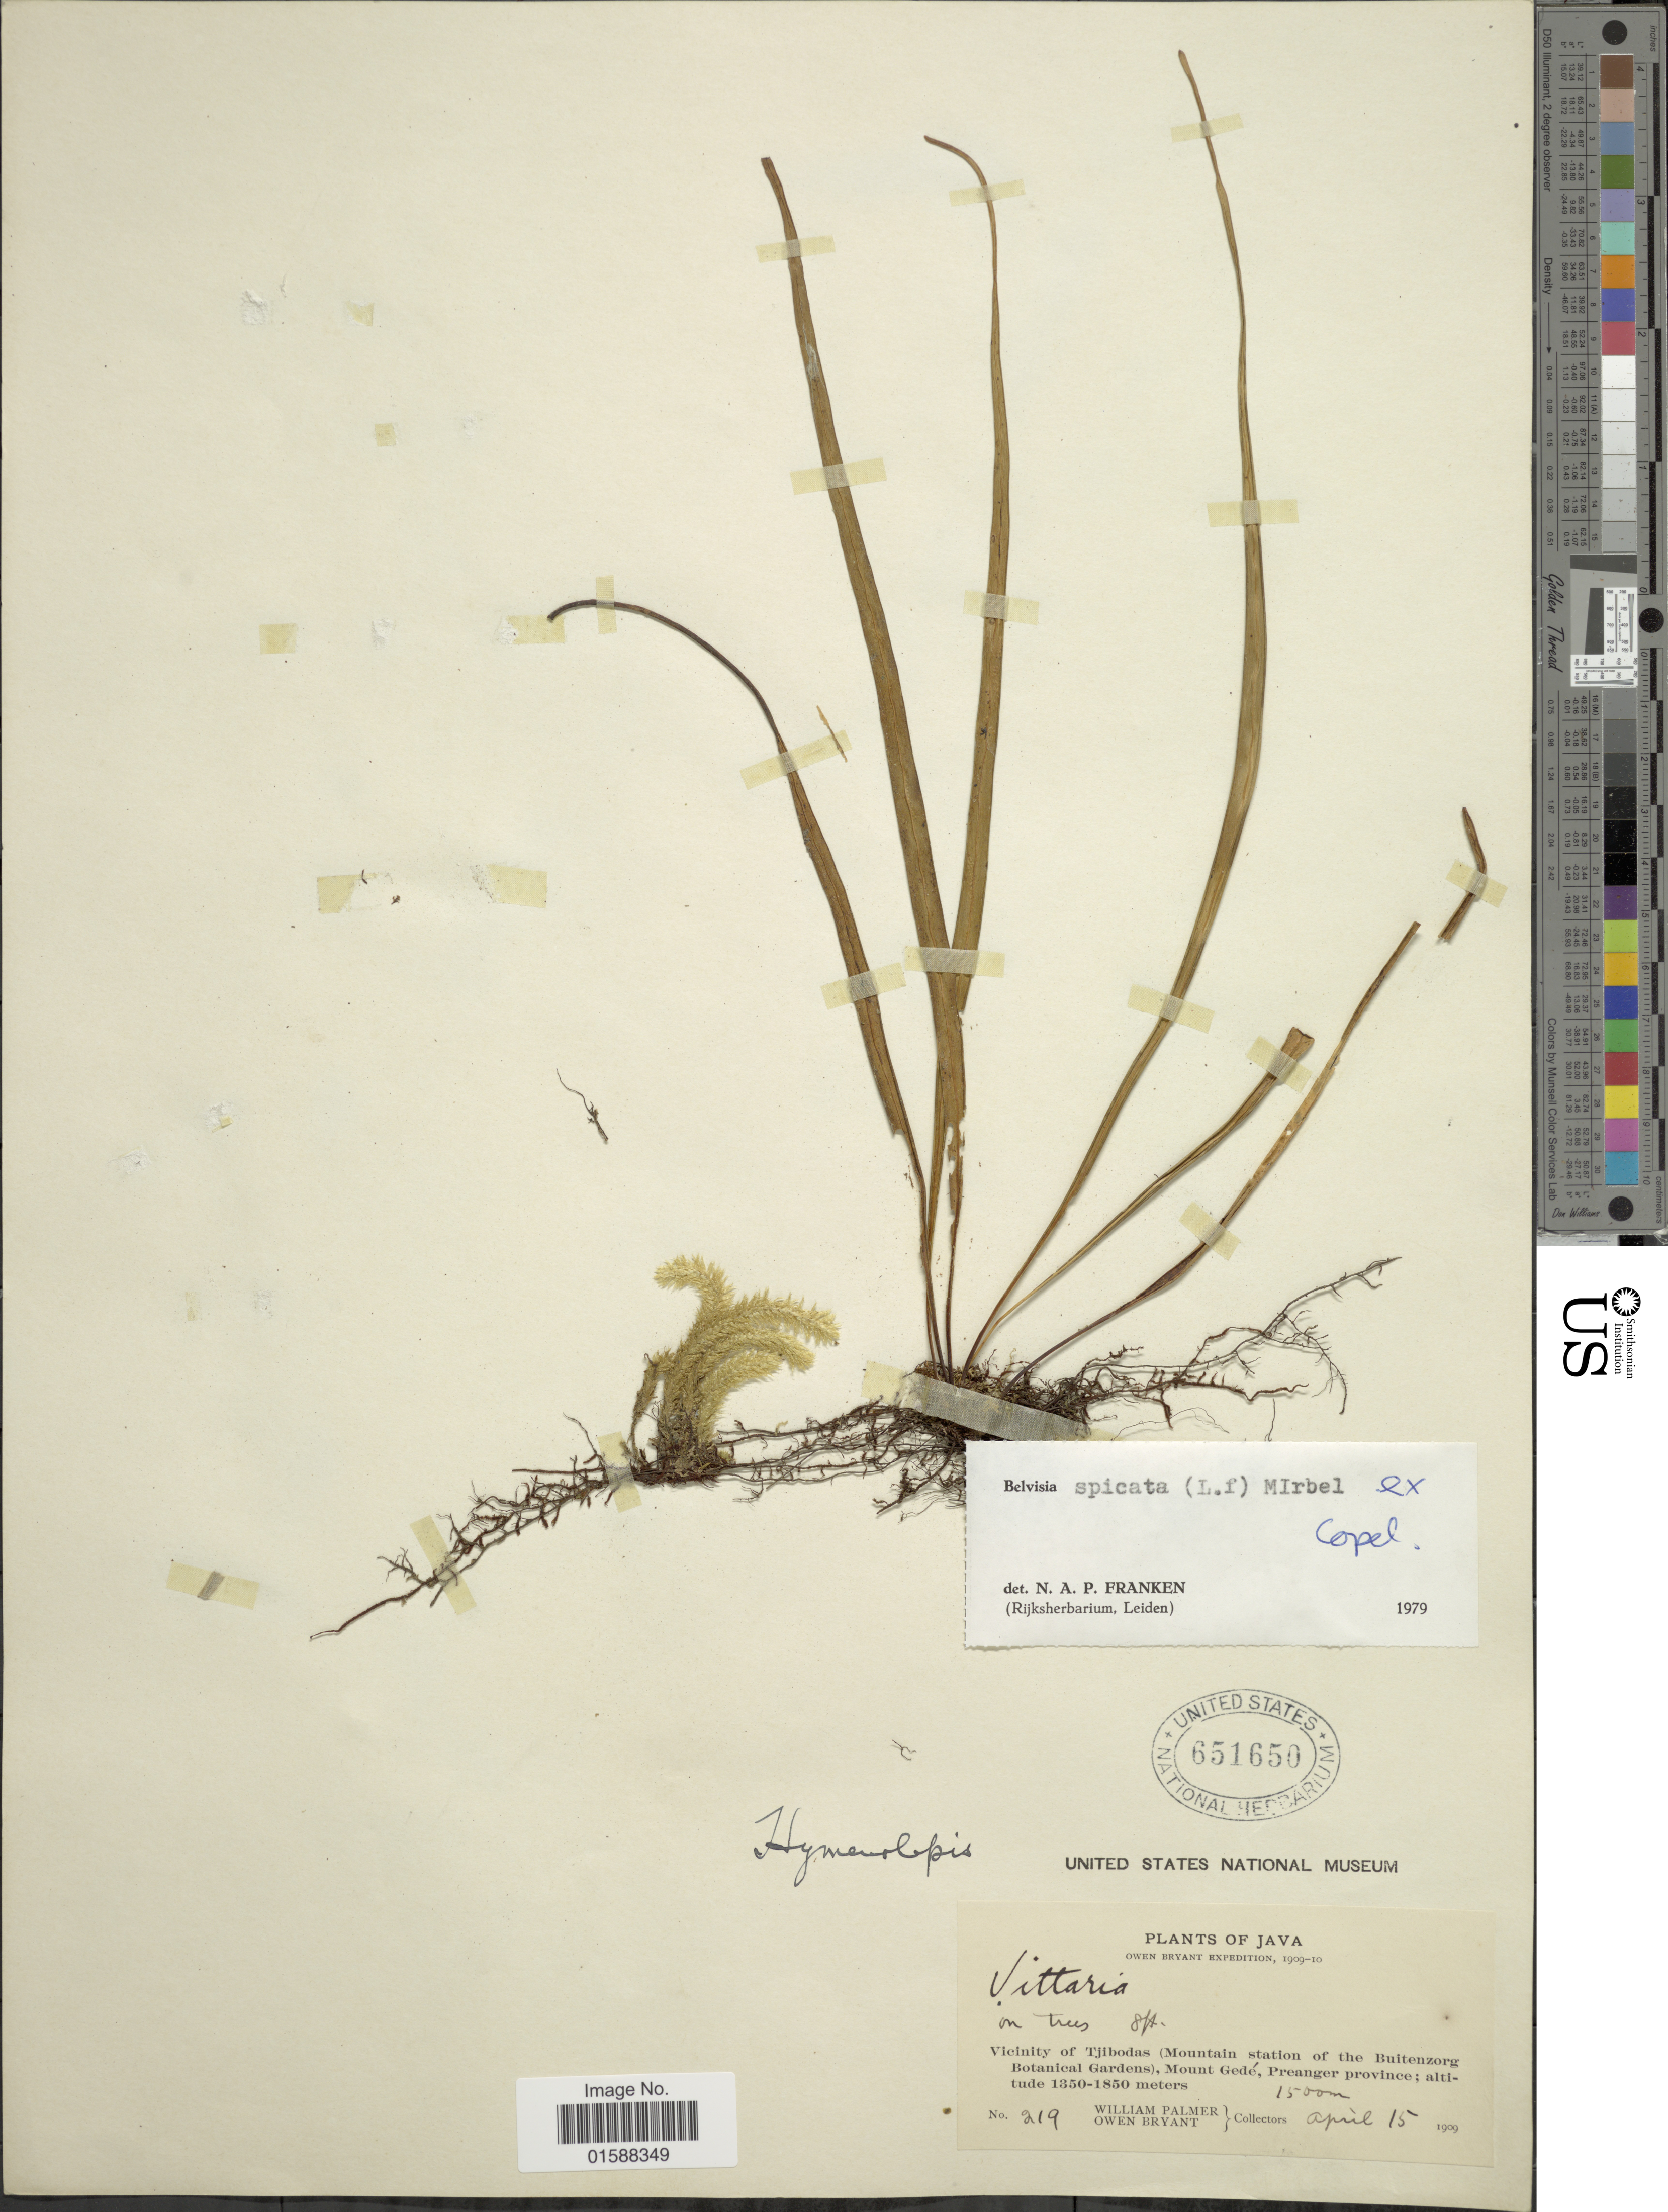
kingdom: Plantae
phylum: Tracheophyta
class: Polypodiopsida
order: Polypodiales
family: Polypodiaceae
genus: Lepisorus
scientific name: Lepisorus spicatus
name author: (L. f.) Li S. Wang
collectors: W. Palmer & O. Bryant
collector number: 219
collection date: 1909-04-15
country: Indonesia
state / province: Java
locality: Vicinity of Tjibodas (Mountain station of the Buitenzorg Botanical Gardens), Mount Gedé, Preanger province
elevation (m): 1500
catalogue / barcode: US 651650